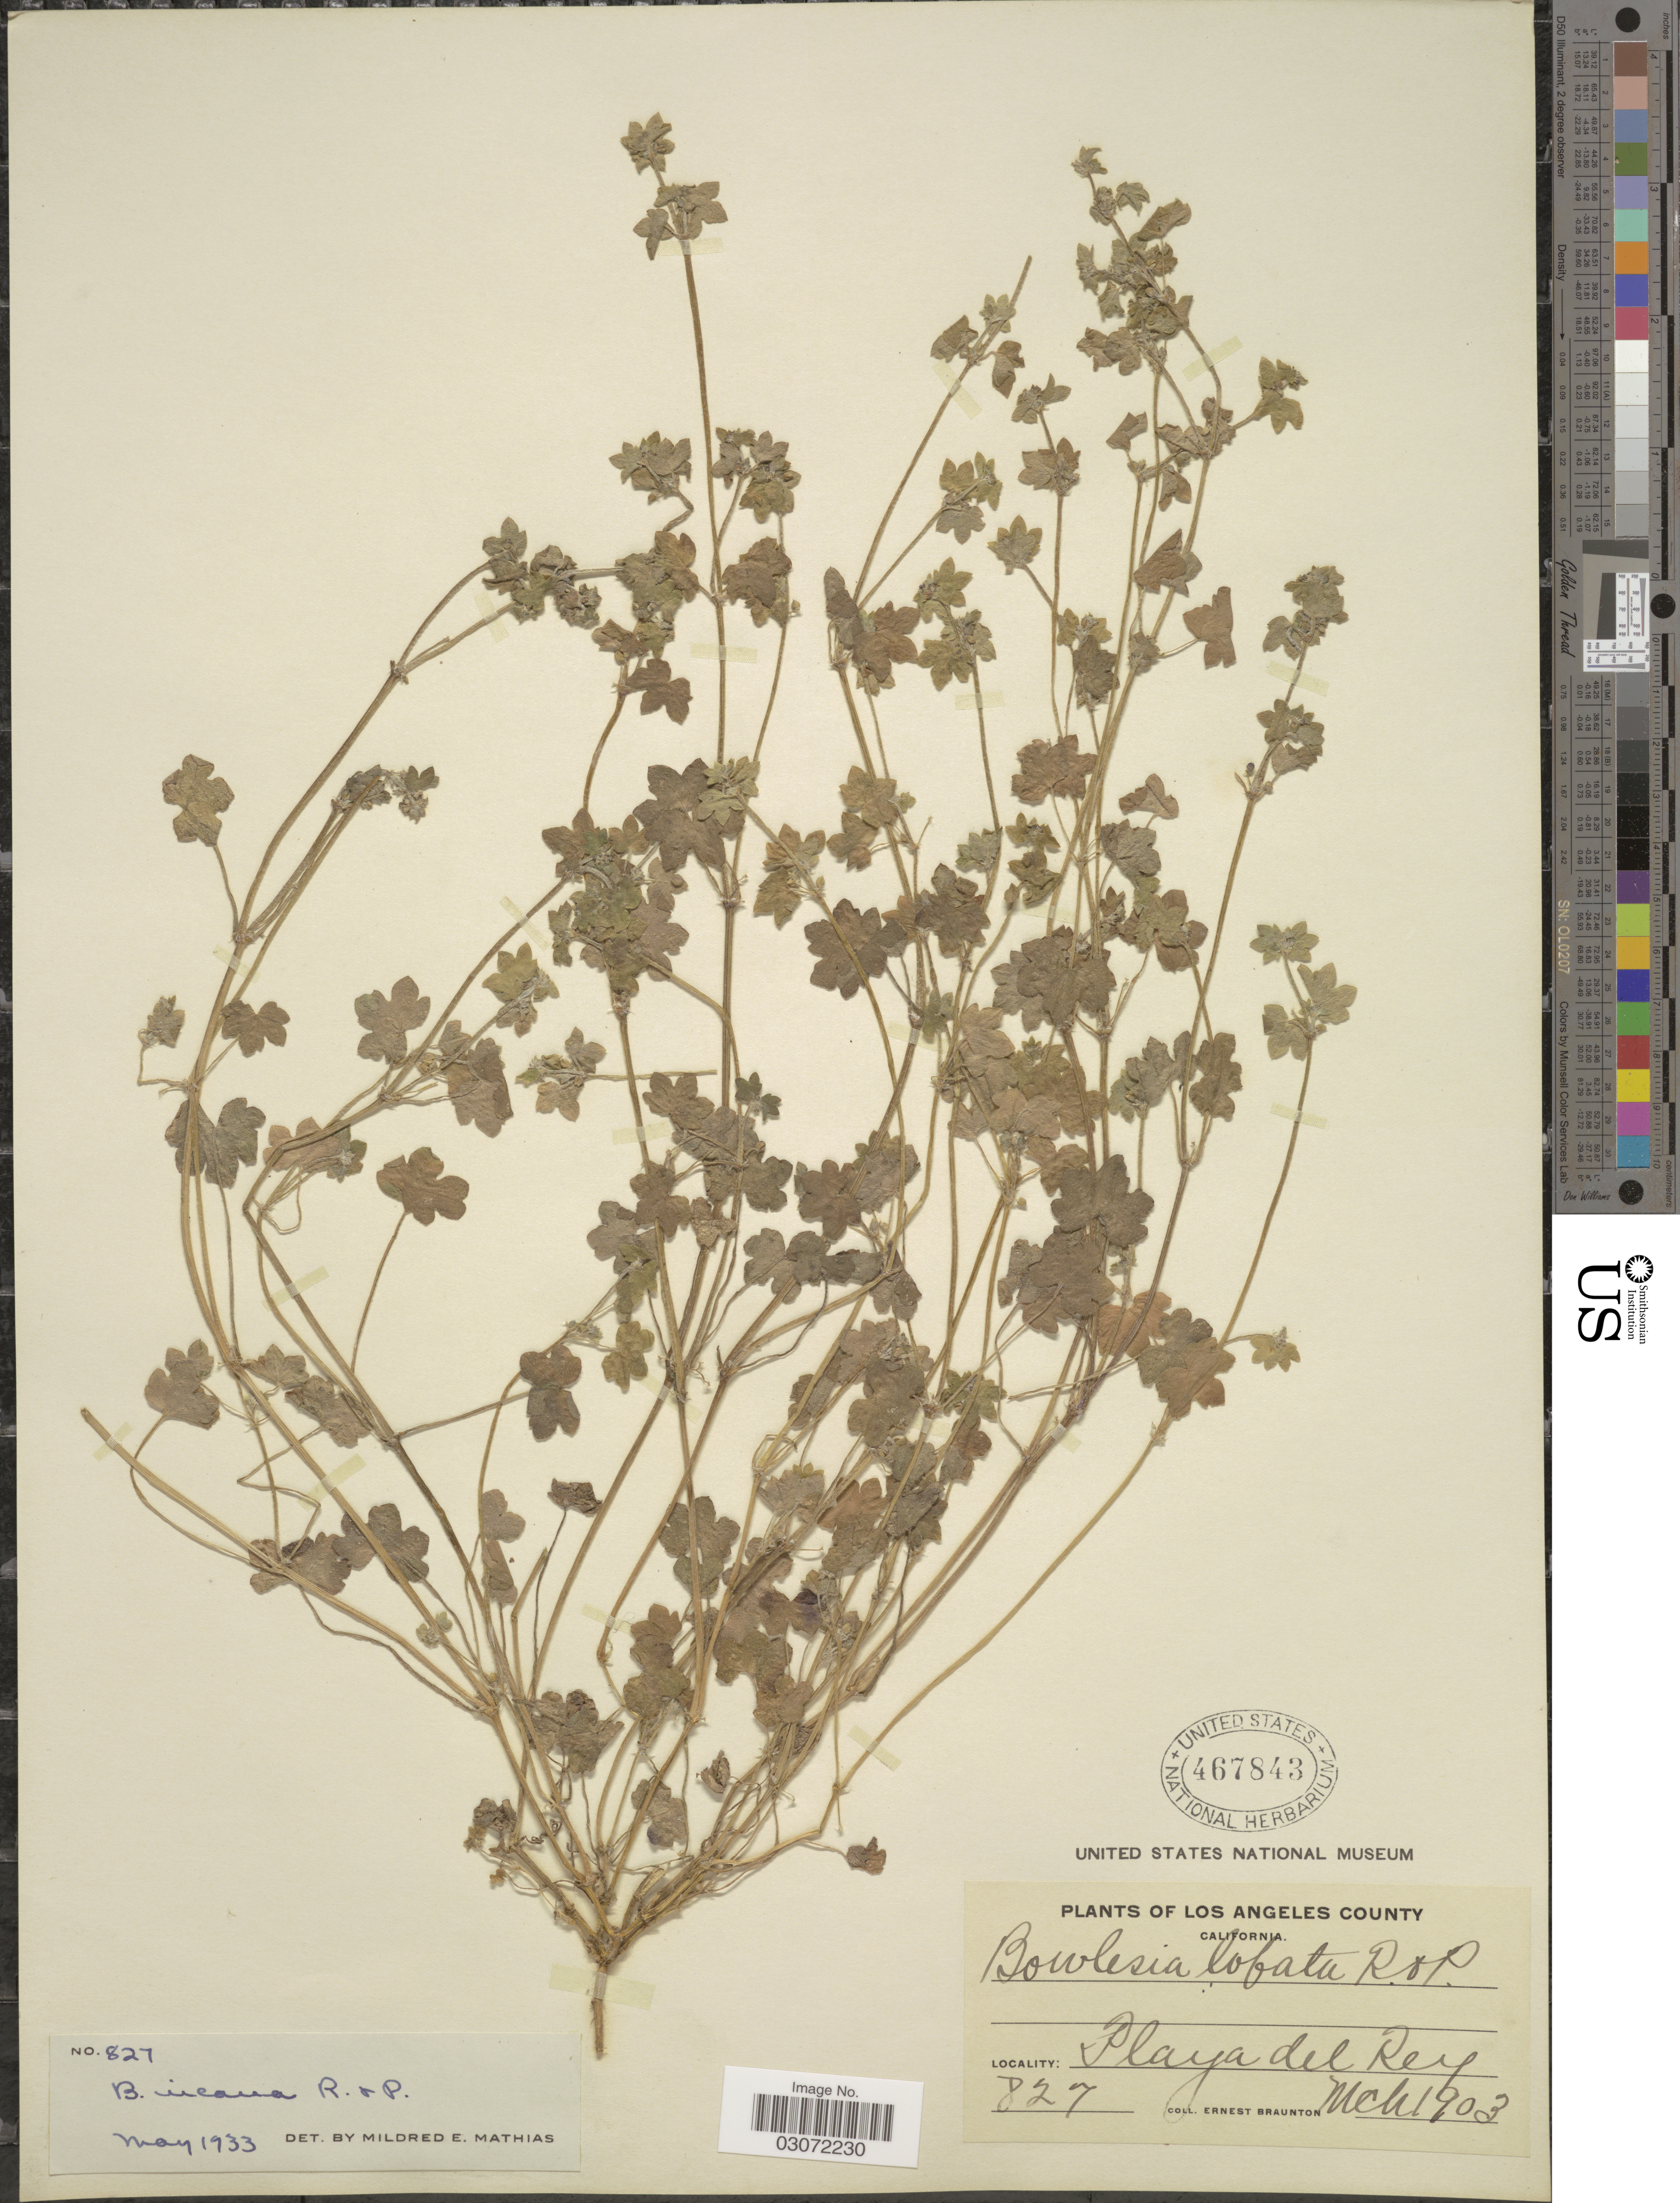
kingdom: Plantae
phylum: Tracheophyta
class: Magnoliopsida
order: Apiales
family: Apiaceae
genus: Bowlesia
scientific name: Bowlesia incana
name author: Ruiz & Pav.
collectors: E. Braunton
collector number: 827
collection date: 1903-03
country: United States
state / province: California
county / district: Los Angeles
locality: Los Angeles County. Playa del Rey.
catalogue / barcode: US 467843